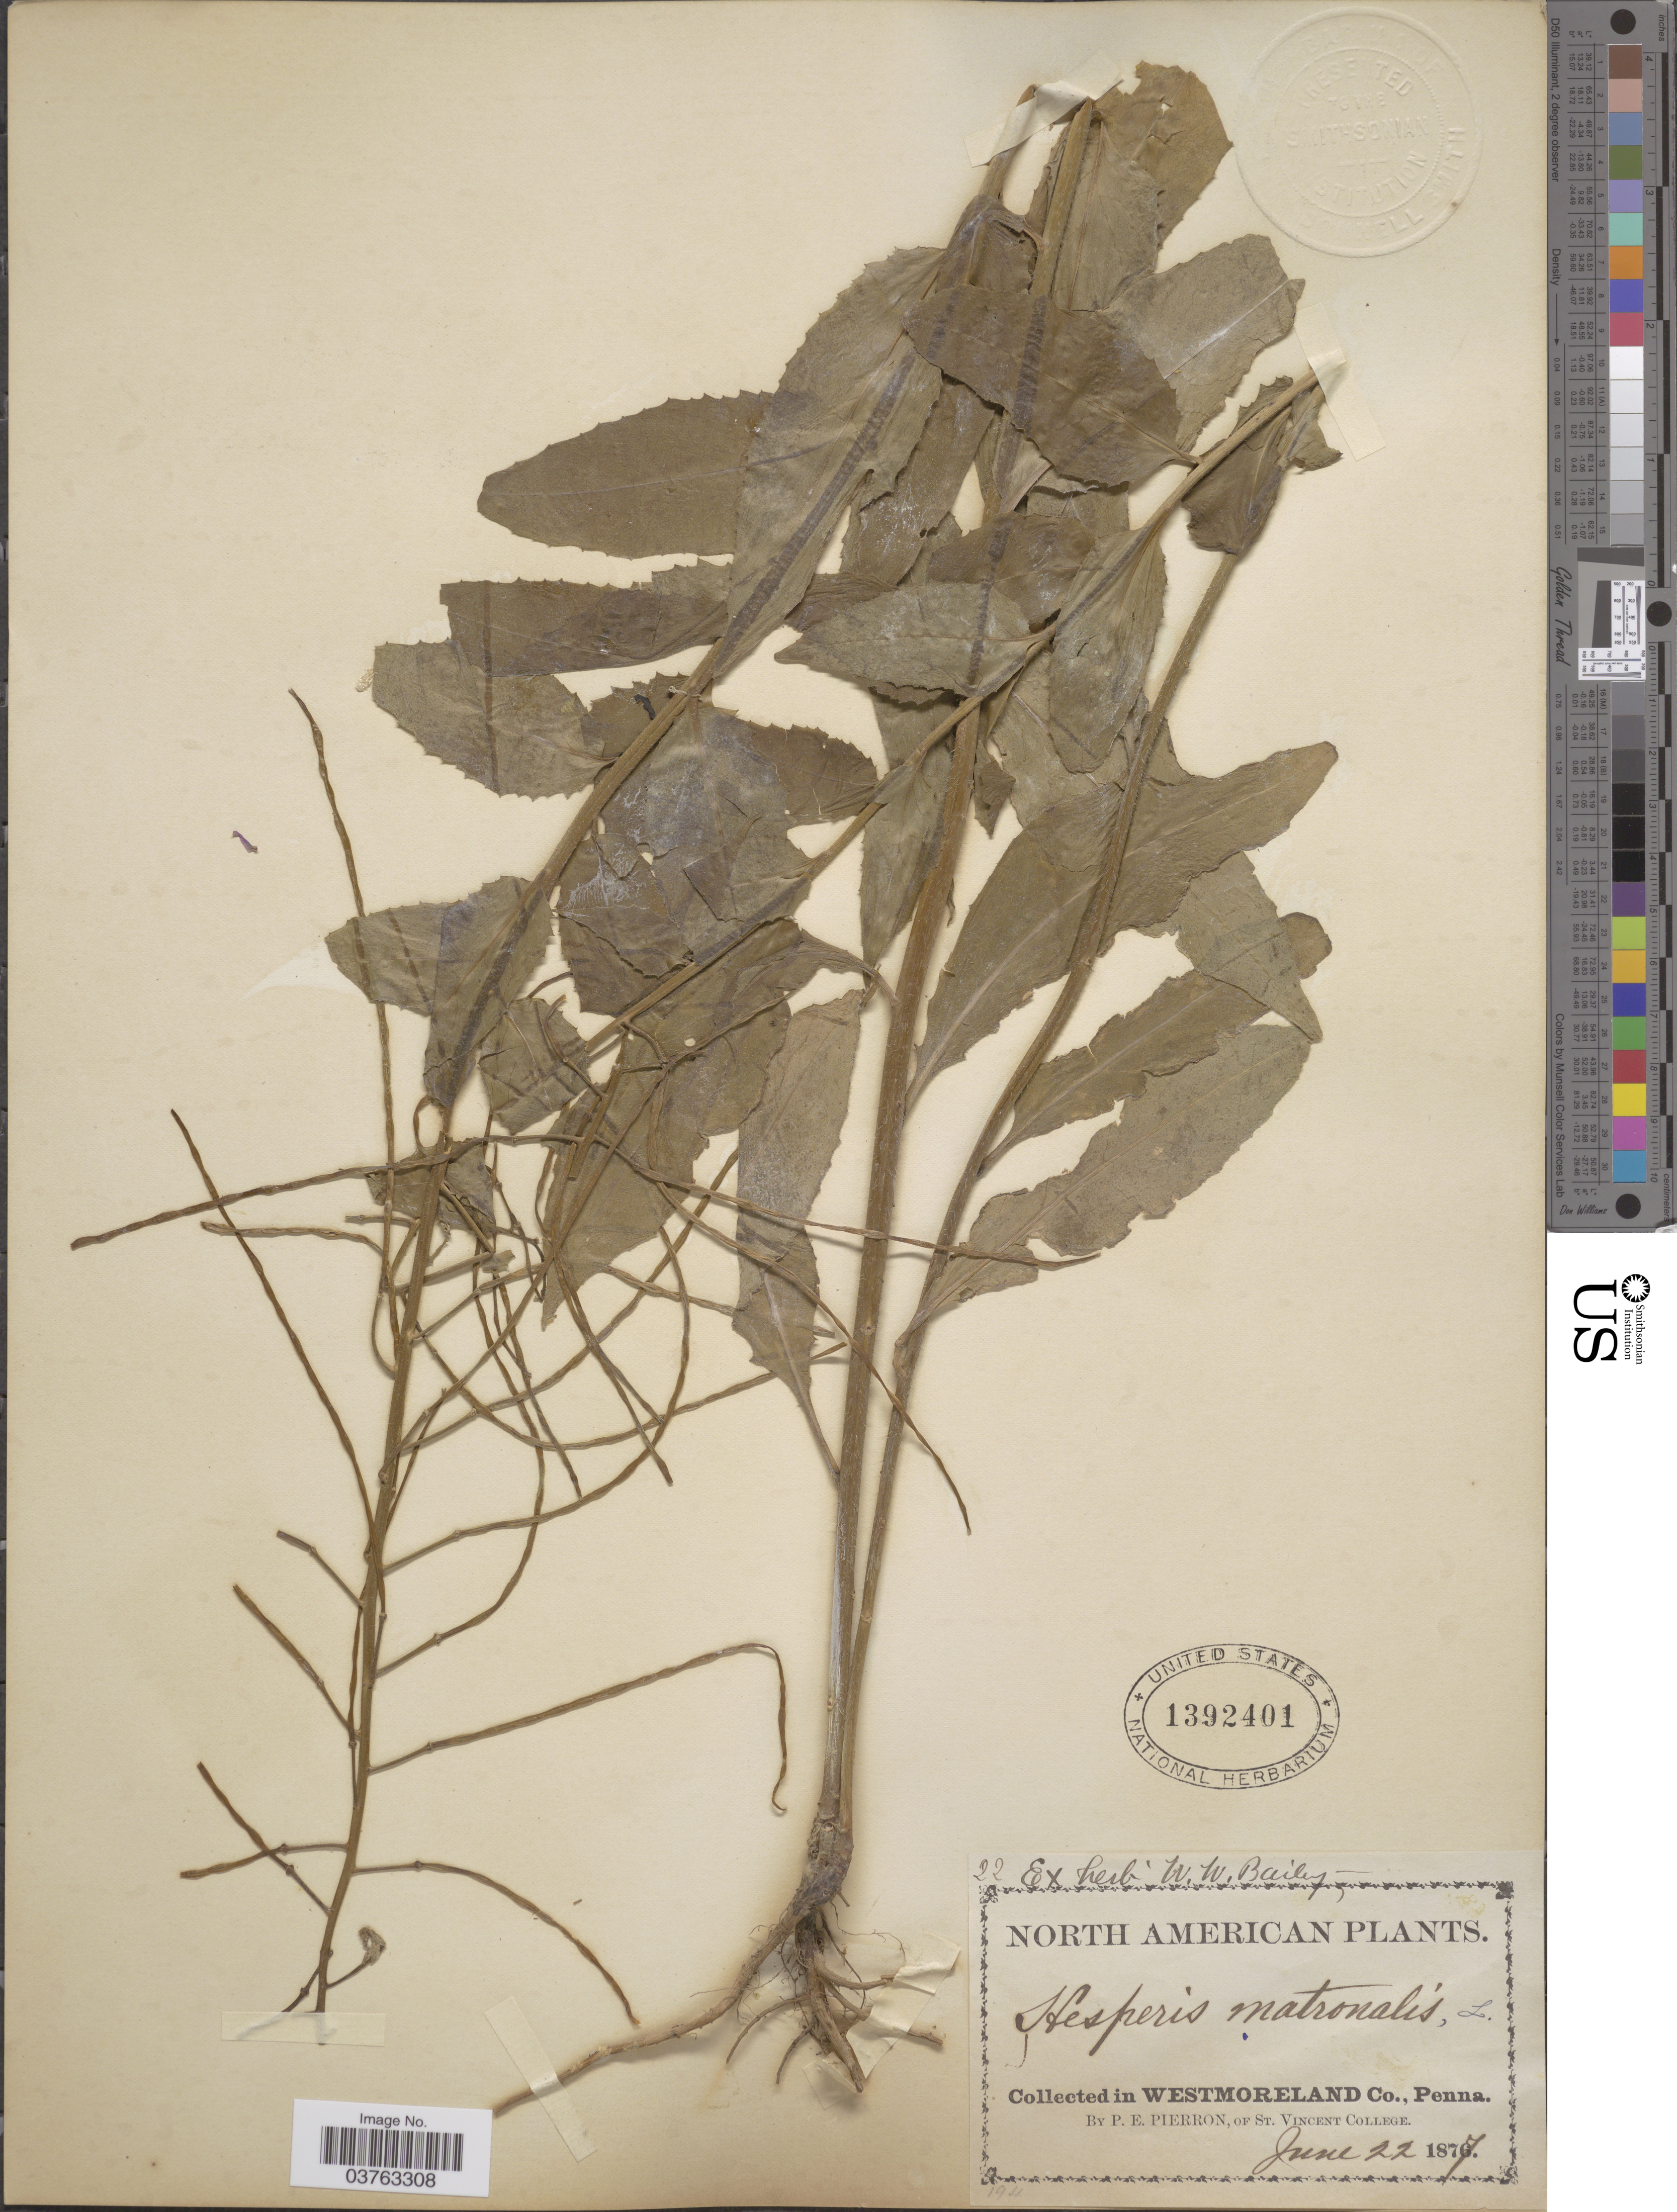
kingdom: Plantae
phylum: Tracheophyta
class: Magnoliopsida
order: Brassicales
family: Brassicaceae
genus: Hesperis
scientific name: Hesperis matronalis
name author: L.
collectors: P. Pierron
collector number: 22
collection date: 1877-06-22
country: United States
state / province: Pennsylvania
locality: North American. Westmoreland Co.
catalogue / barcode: US 1392401